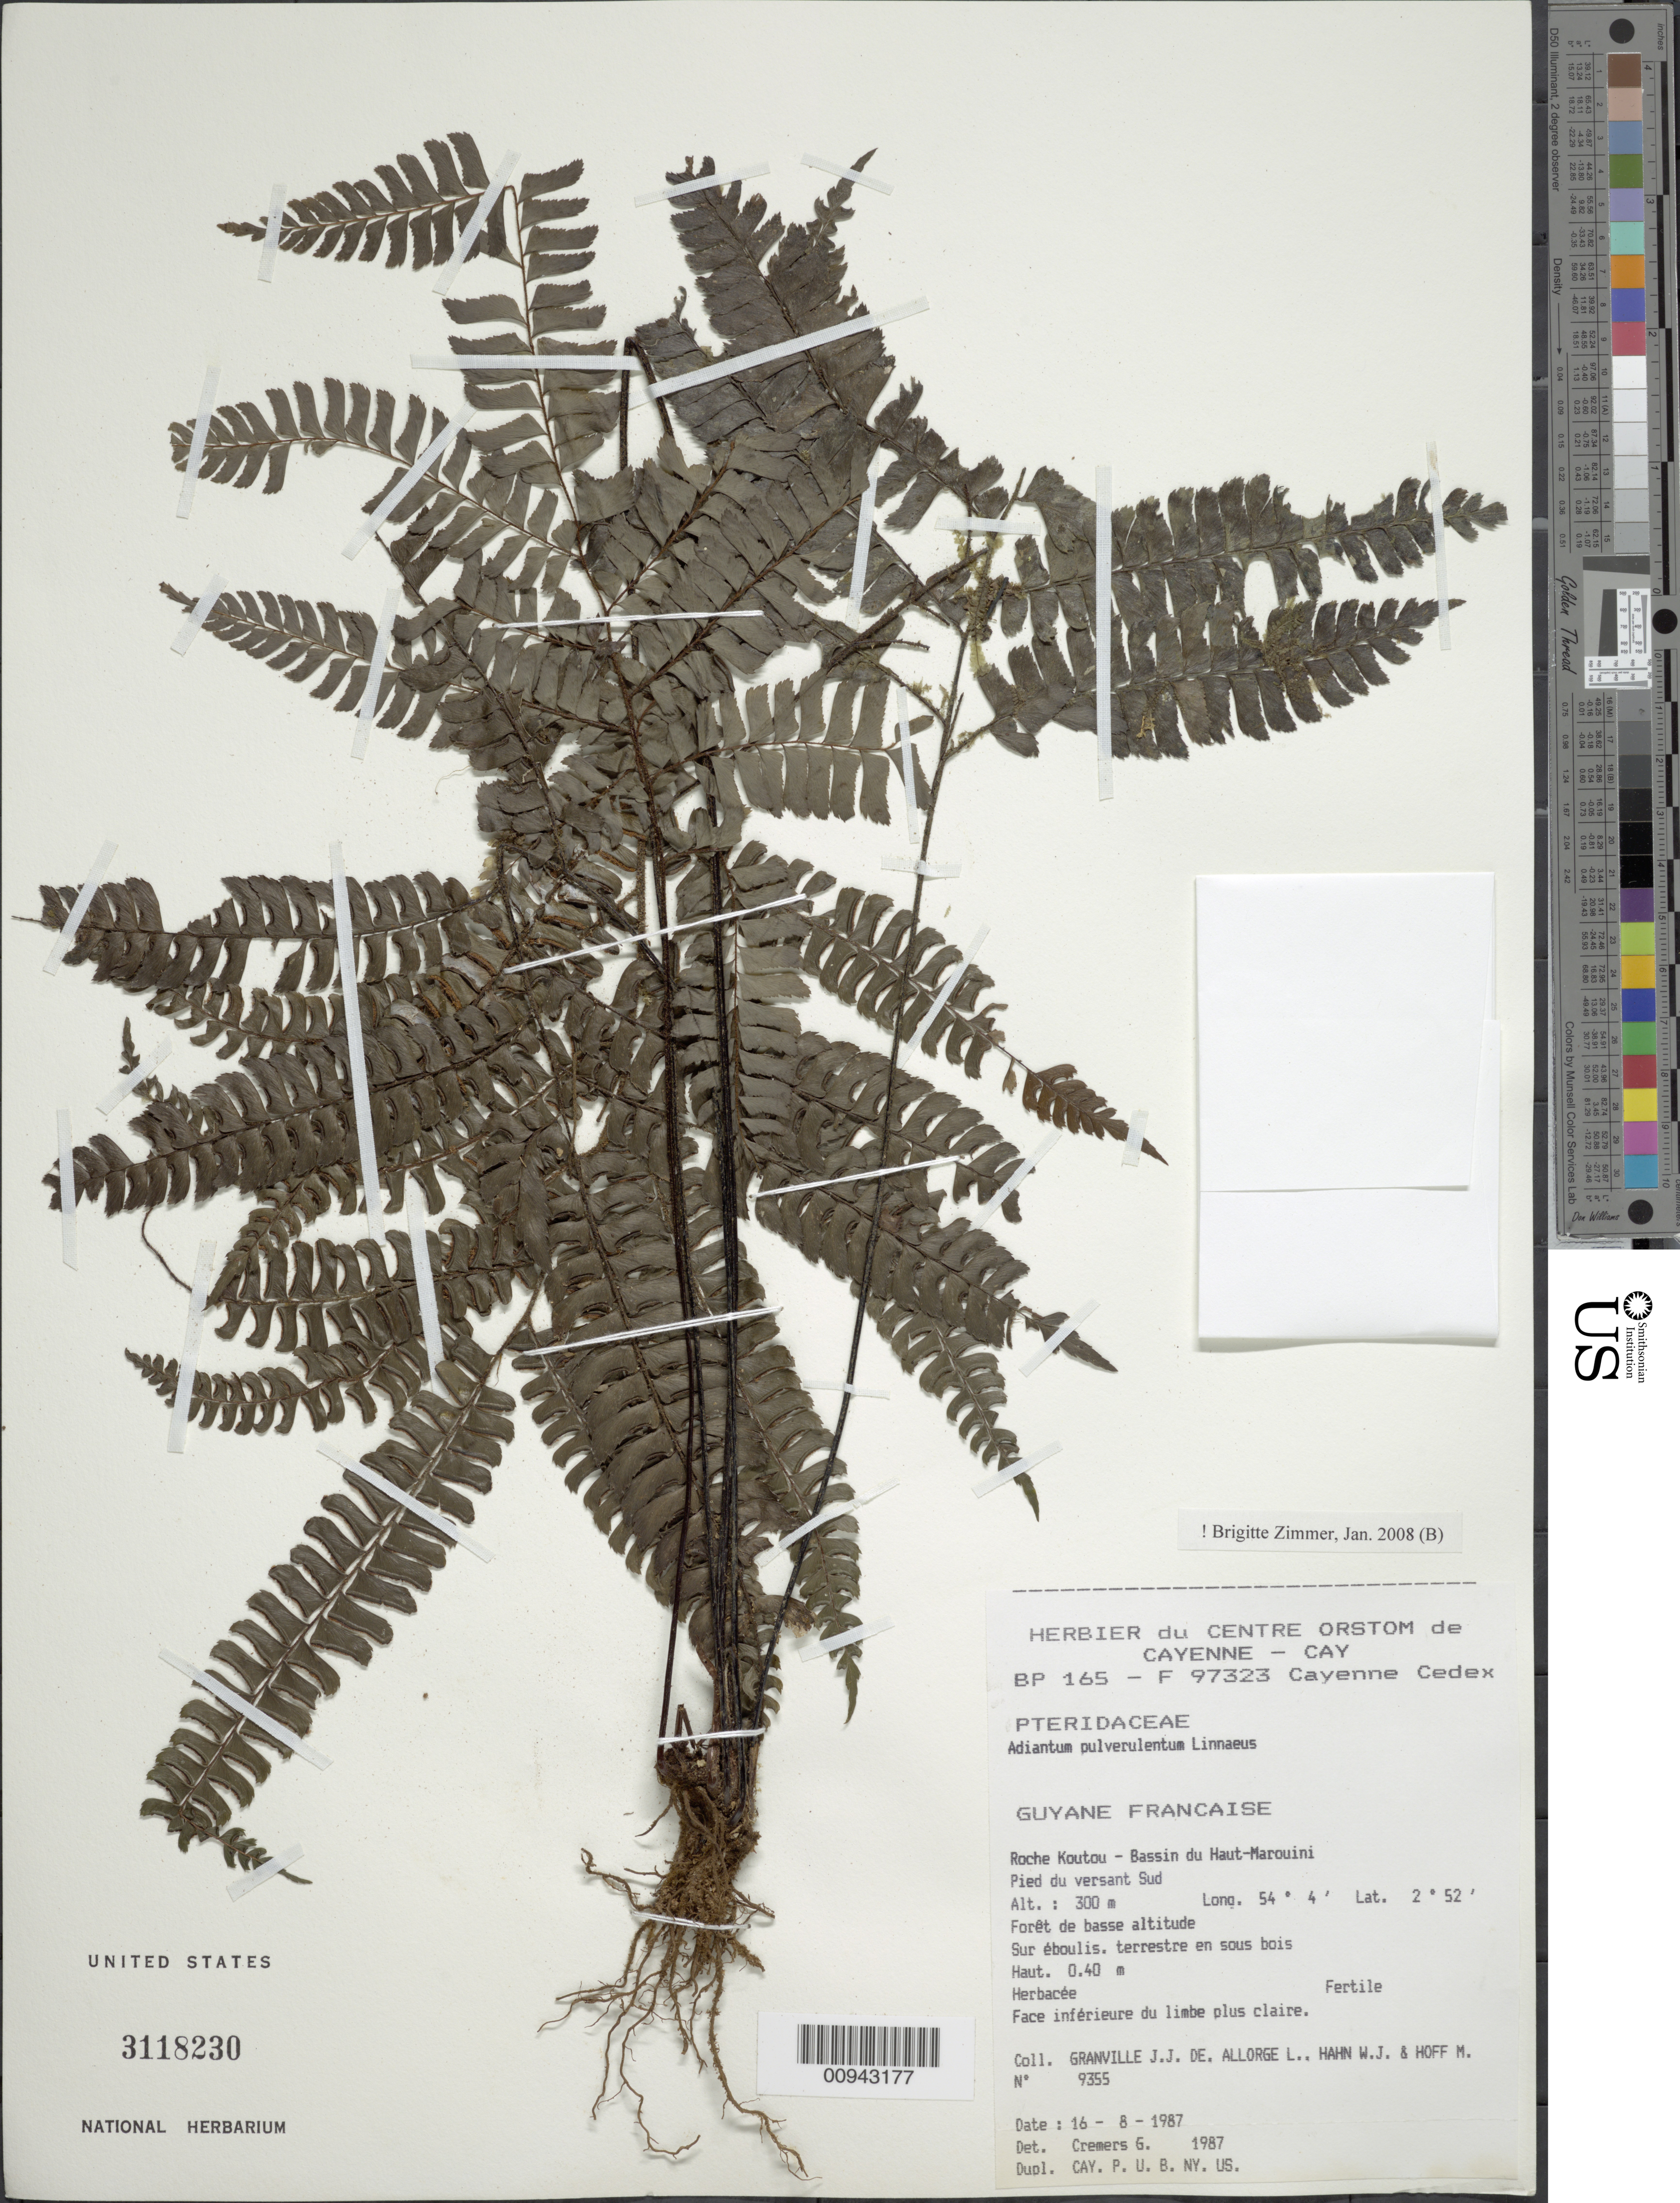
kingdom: Plantae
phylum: Tracheophyta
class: Polypodiopsida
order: Polypodiales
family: Pteridaceae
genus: Adiantum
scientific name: Adiantum pulverulentum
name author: L.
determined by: Zimmer, B.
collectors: J.-J. de Granville, L. Allorge, W. J. Hahn & M. Hoff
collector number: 9355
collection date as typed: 16-Aug-87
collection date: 1987-08-16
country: French Guiana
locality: Roche Koutou, Bassin du Haut-Marouini, pied de versant Sud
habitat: Foret de basse altitude. Sur eboulis. Terrestre en sous bois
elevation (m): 300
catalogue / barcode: US 3118230